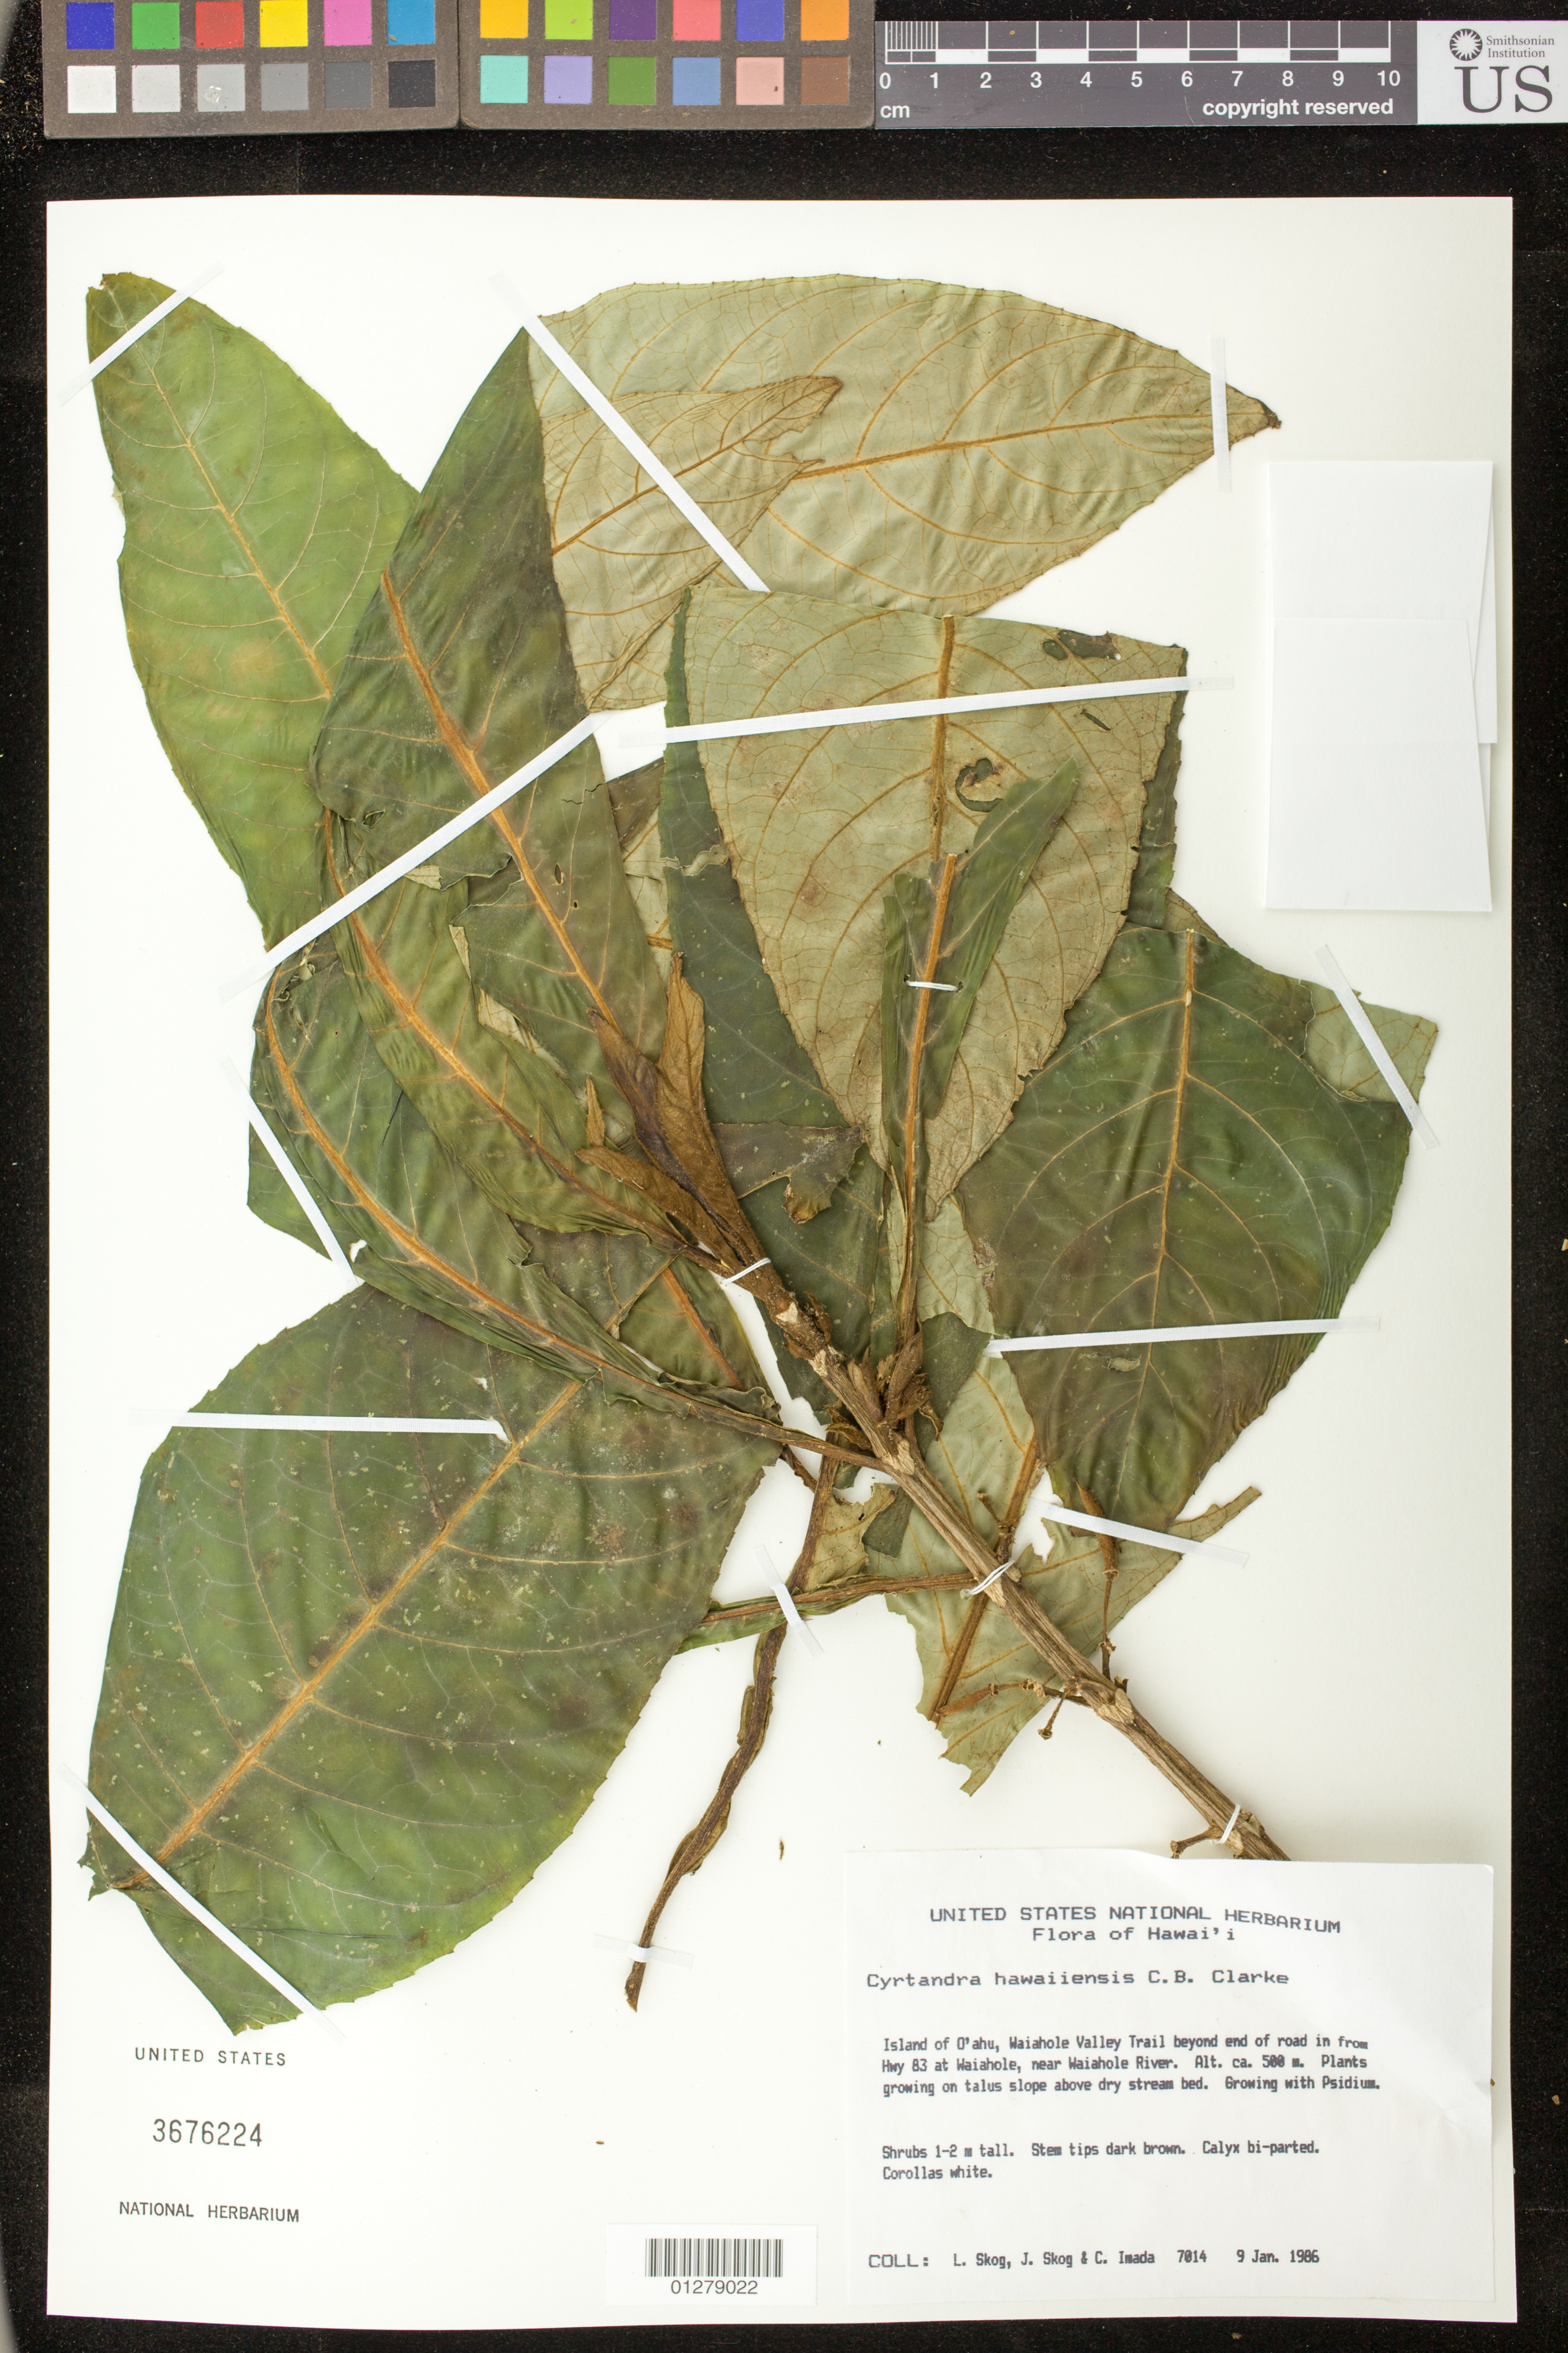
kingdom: Plantae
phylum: Tracheophyta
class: Magnoliopsida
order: Lamiales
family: Gesneriaceae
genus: Cyrtandra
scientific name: Cyrtandra hawaiensis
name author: C.B. Clarke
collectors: L. E. Skog, J. E. Skog & C. Imada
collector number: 7014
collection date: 1986-01-09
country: United States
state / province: Hawaii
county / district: Honolulu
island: Oahu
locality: Waiahole Valley Trail beyond end of road in from Hwy 83 at Waiahole, near Waiahole River.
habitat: On talus slope above dry stream bed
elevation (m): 500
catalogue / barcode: US 3676224